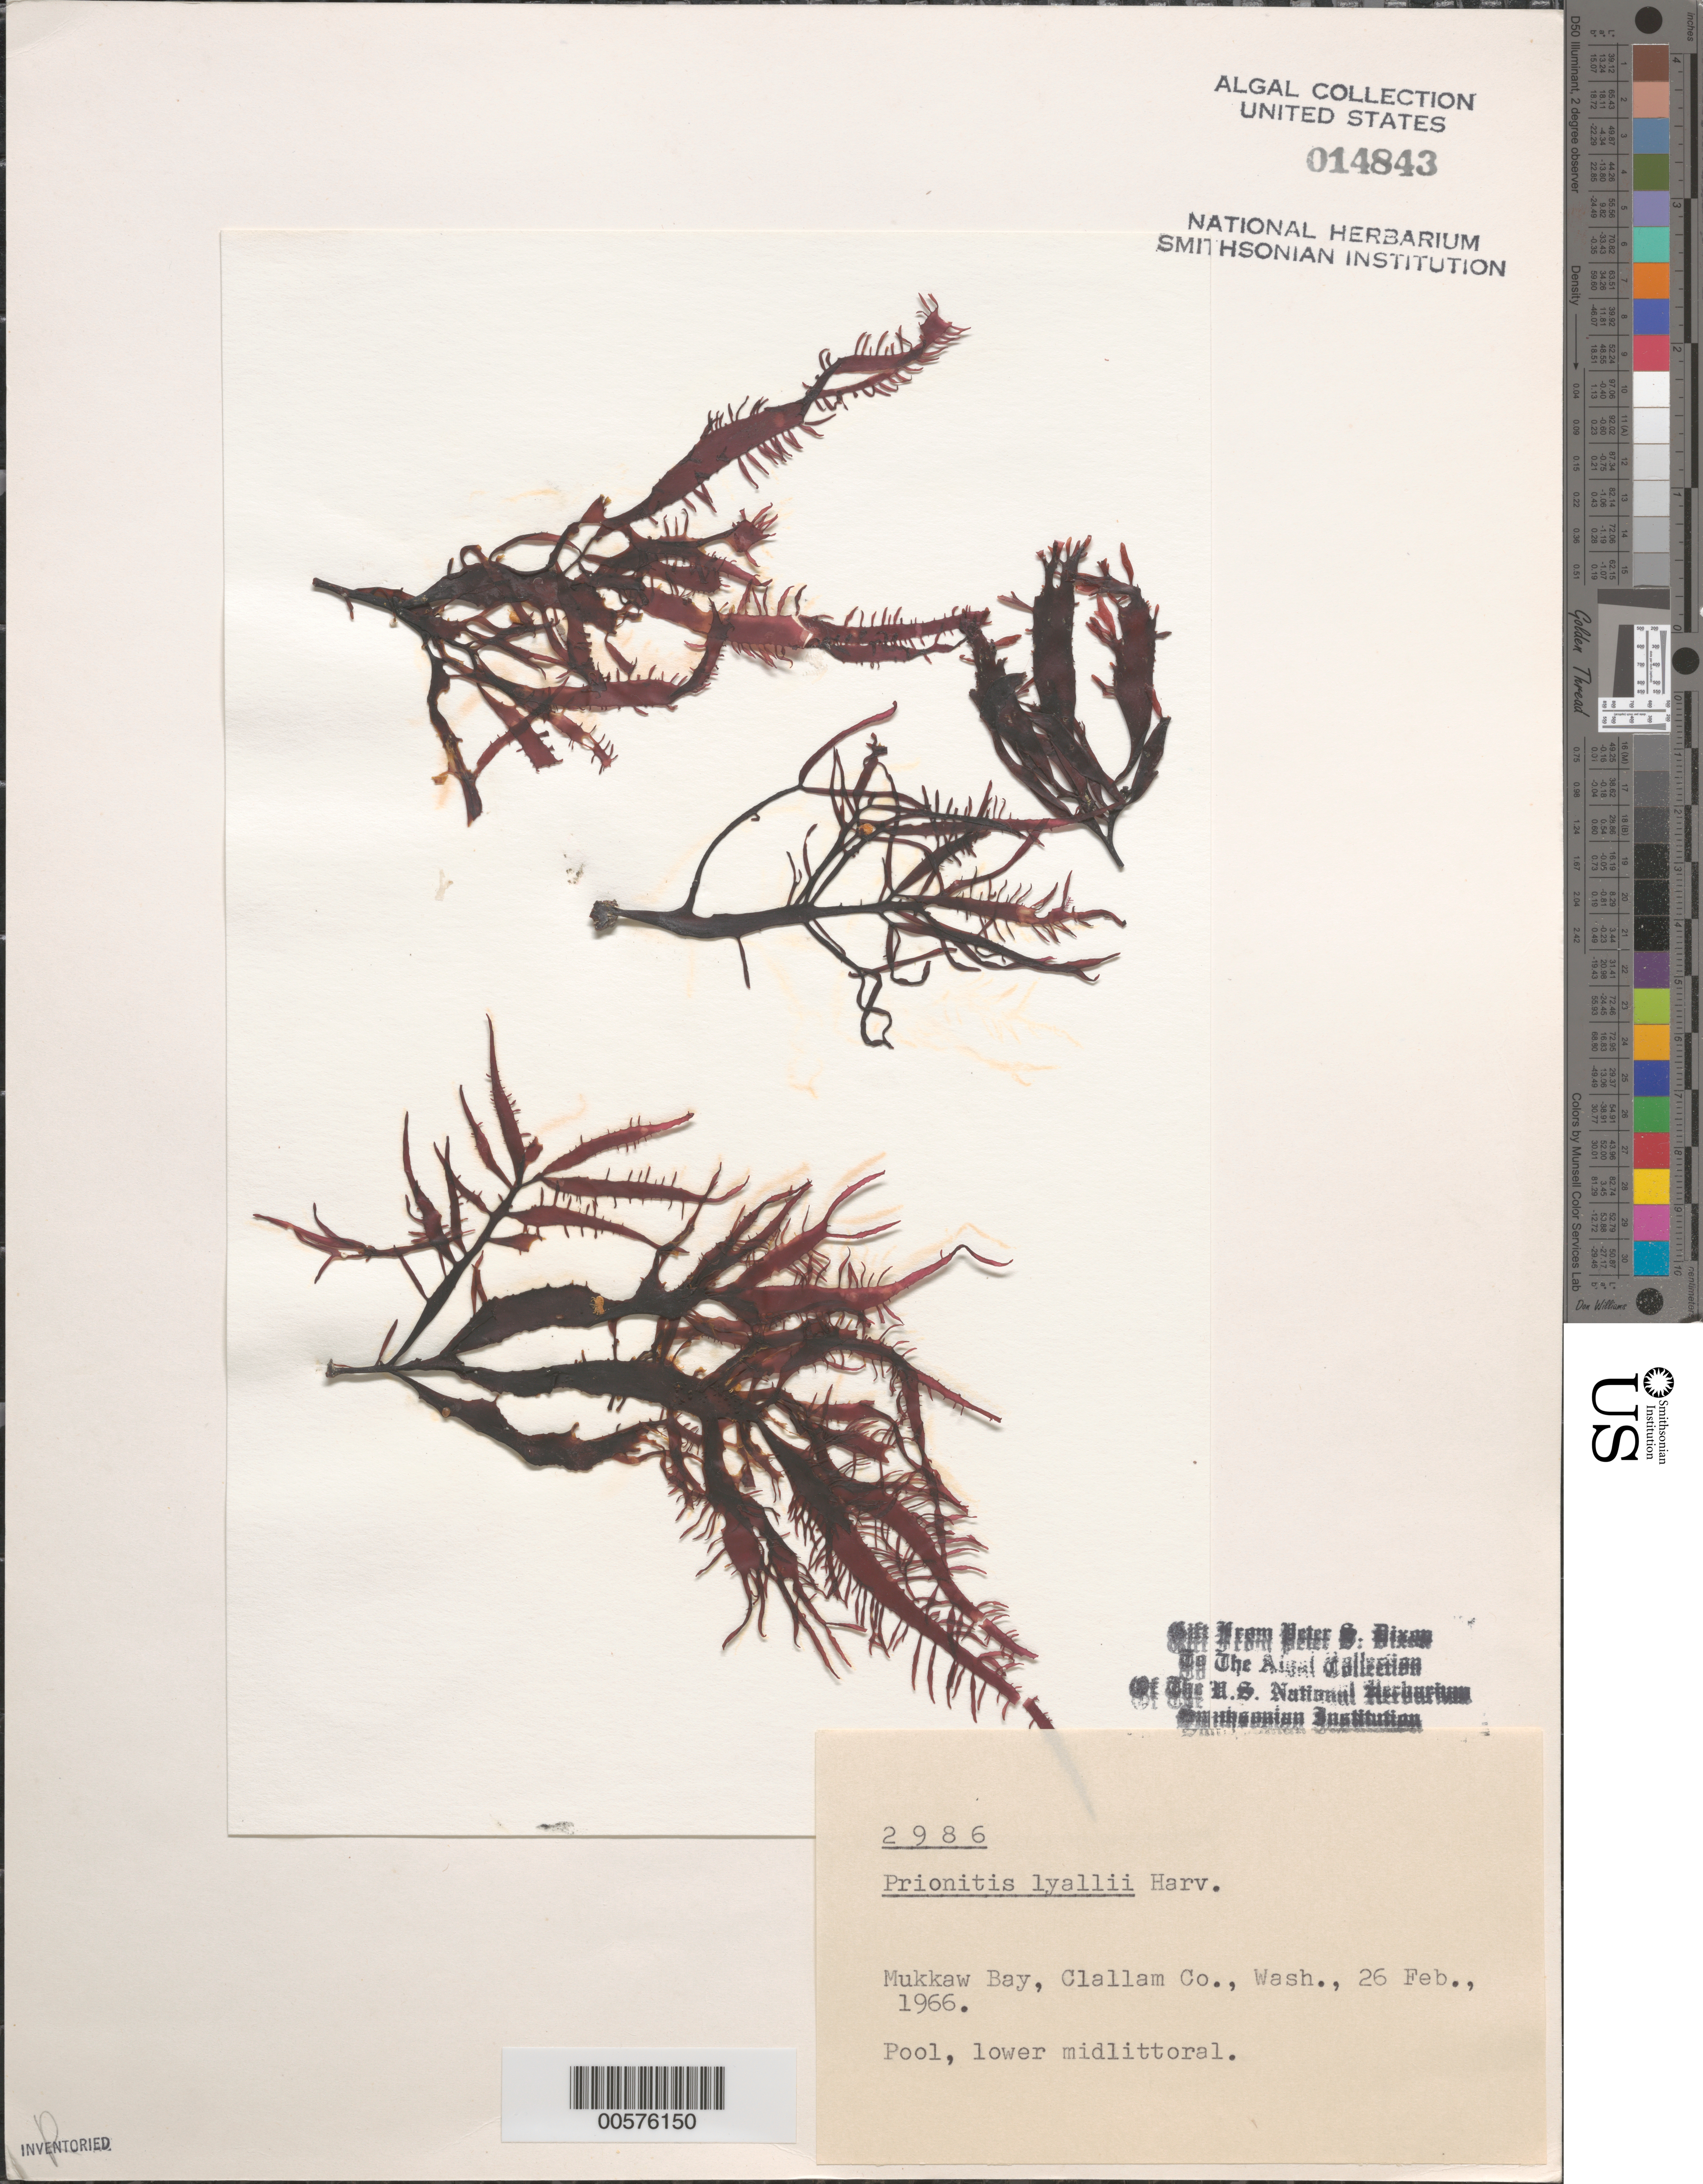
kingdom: Plantae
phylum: Rhodophyta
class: Florideophyceae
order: Cryptonemiales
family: Cryptonemiaceae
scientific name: Prionitis sternbergii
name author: (C. Agardh) J. Agardh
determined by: Algae name updating Project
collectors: P. S. Dixon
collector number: PSD 2986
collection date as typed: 26 Feb 1966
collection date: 1966-02-26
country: United States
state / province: Washington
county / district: Clallam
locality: Mukkaw Bay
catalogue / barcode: US 14843